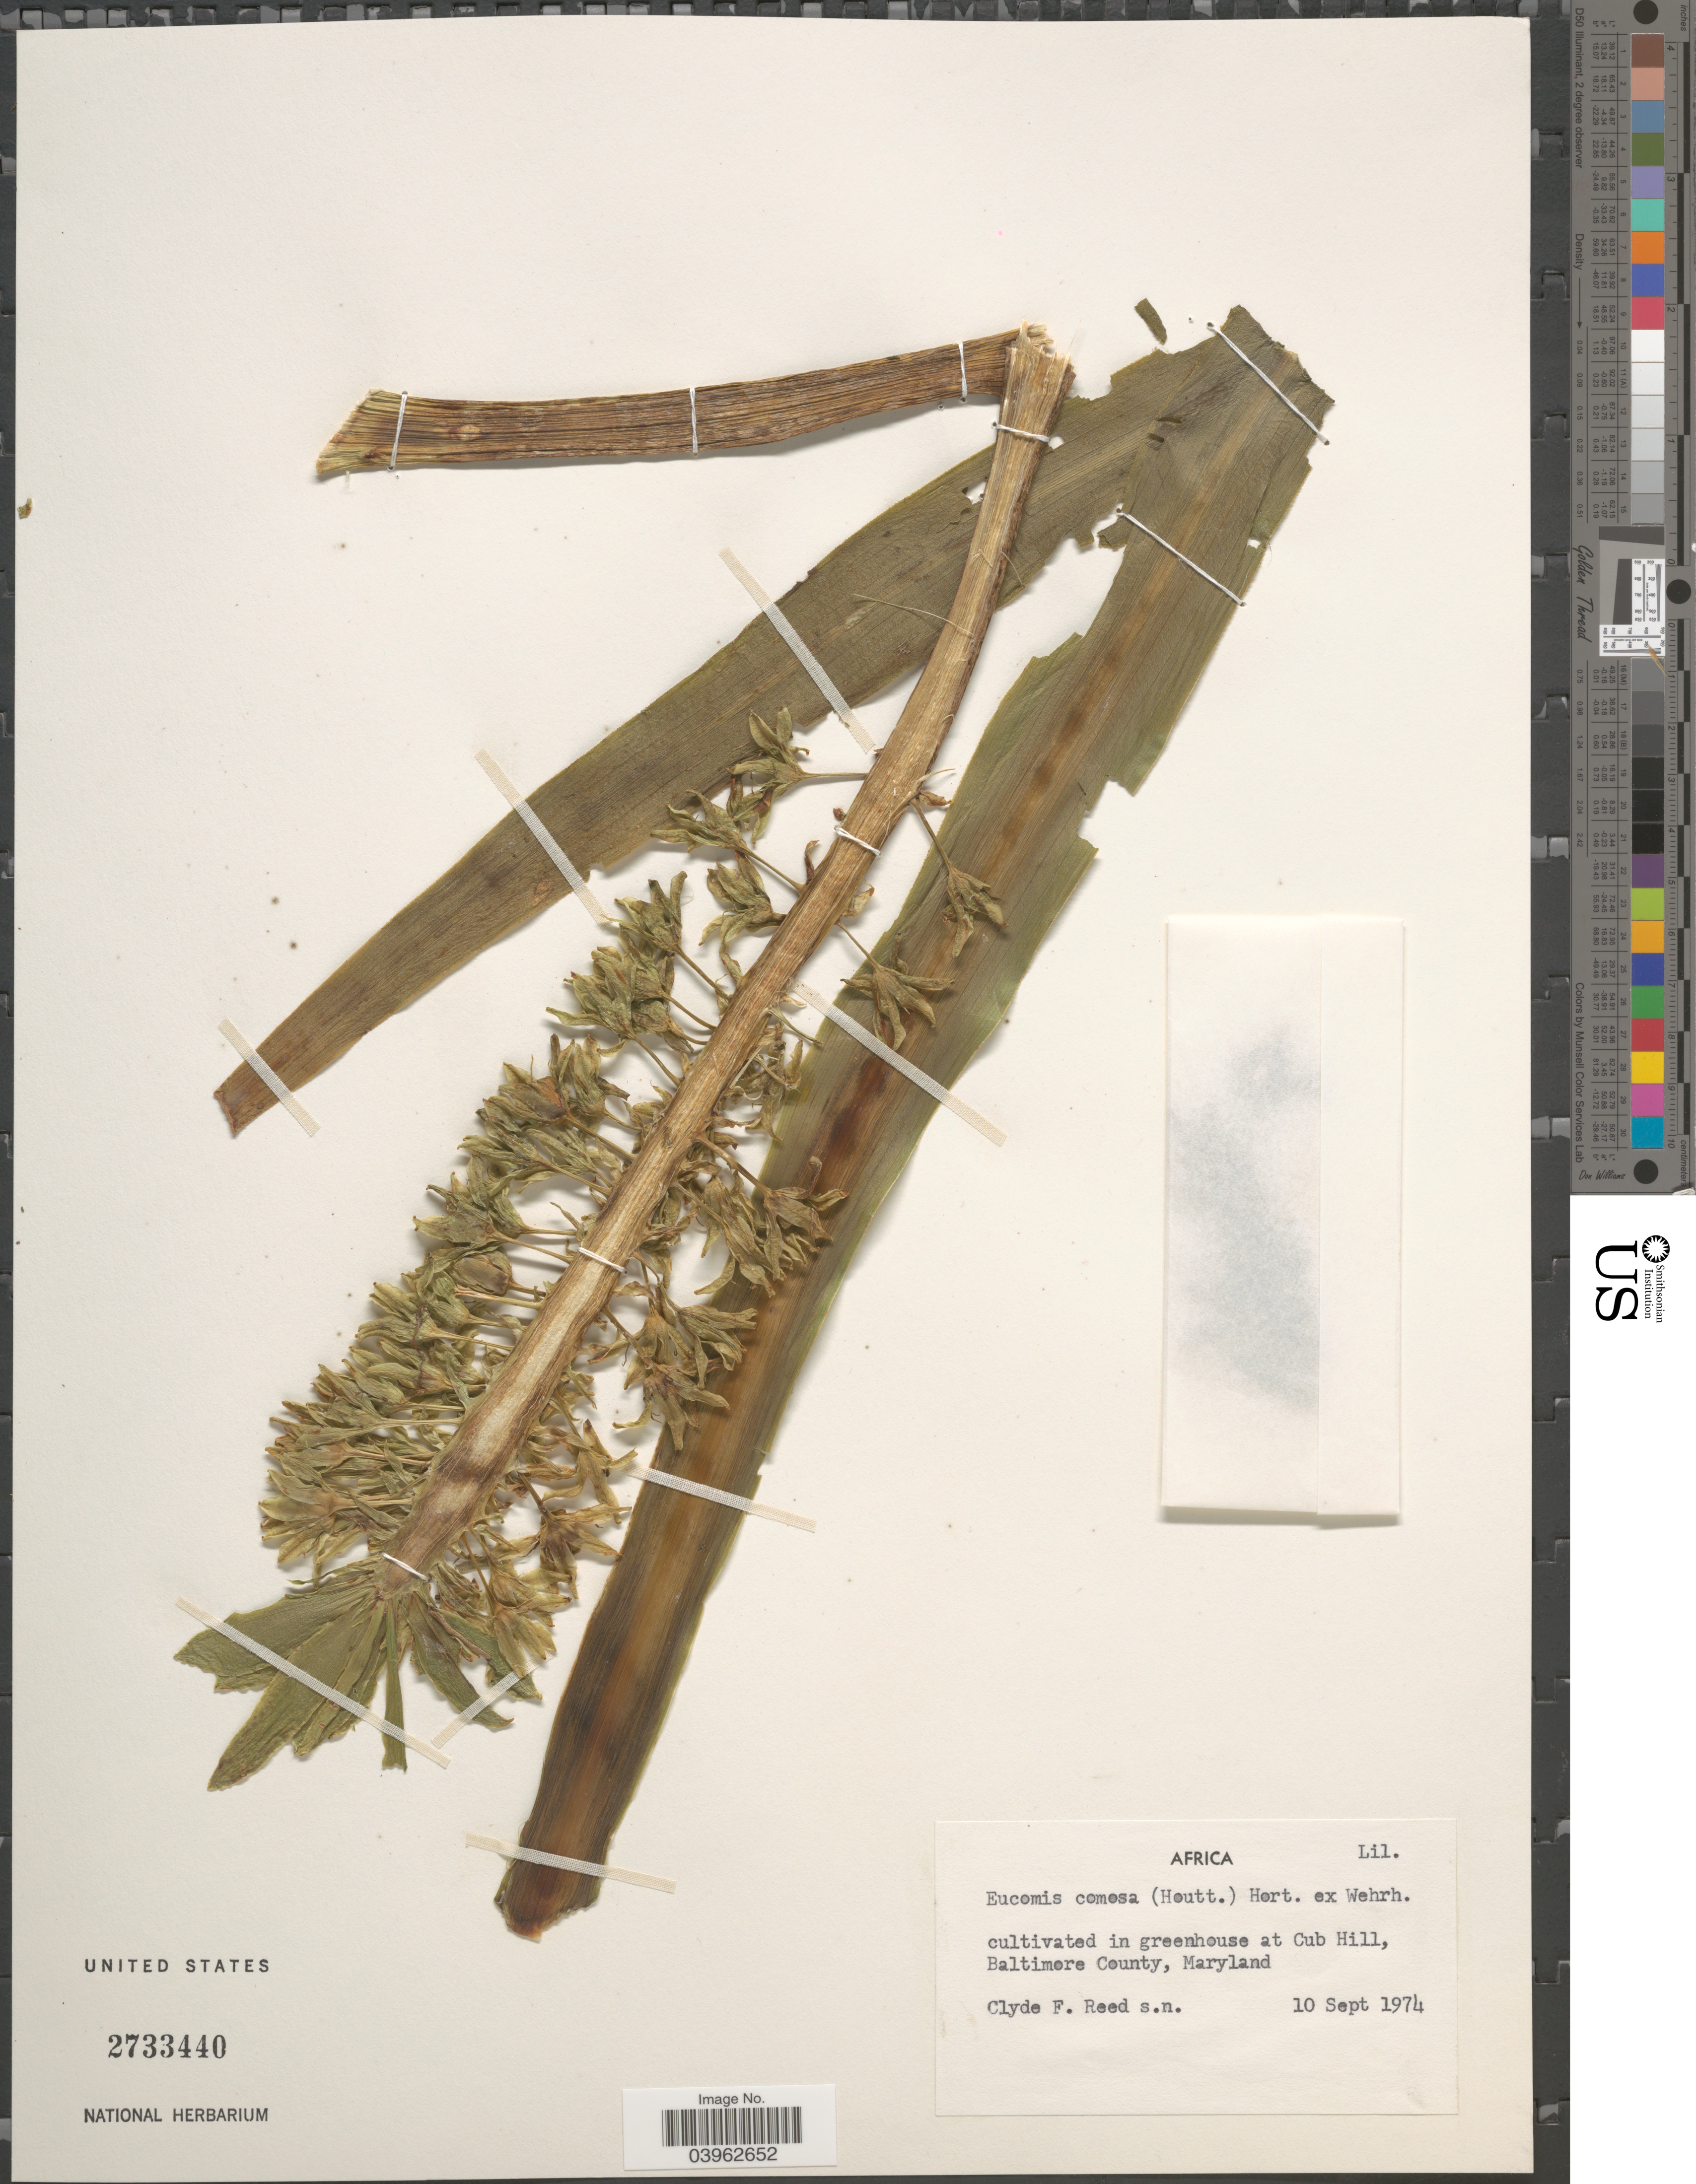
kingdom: Plantae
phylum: Tracheophyta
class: Liliopsida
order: Asparagales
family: Asparagaceae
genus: Eucomis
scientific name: Eucomis comosa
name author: (Houtt.) H.R. Wehrh.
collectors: C. F. Reed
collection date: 1974-09-10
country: United States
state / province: Maryland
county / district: Baltimore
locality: In greenhouse at Cub Hill, Baltimore County.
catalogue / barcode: US 2733440